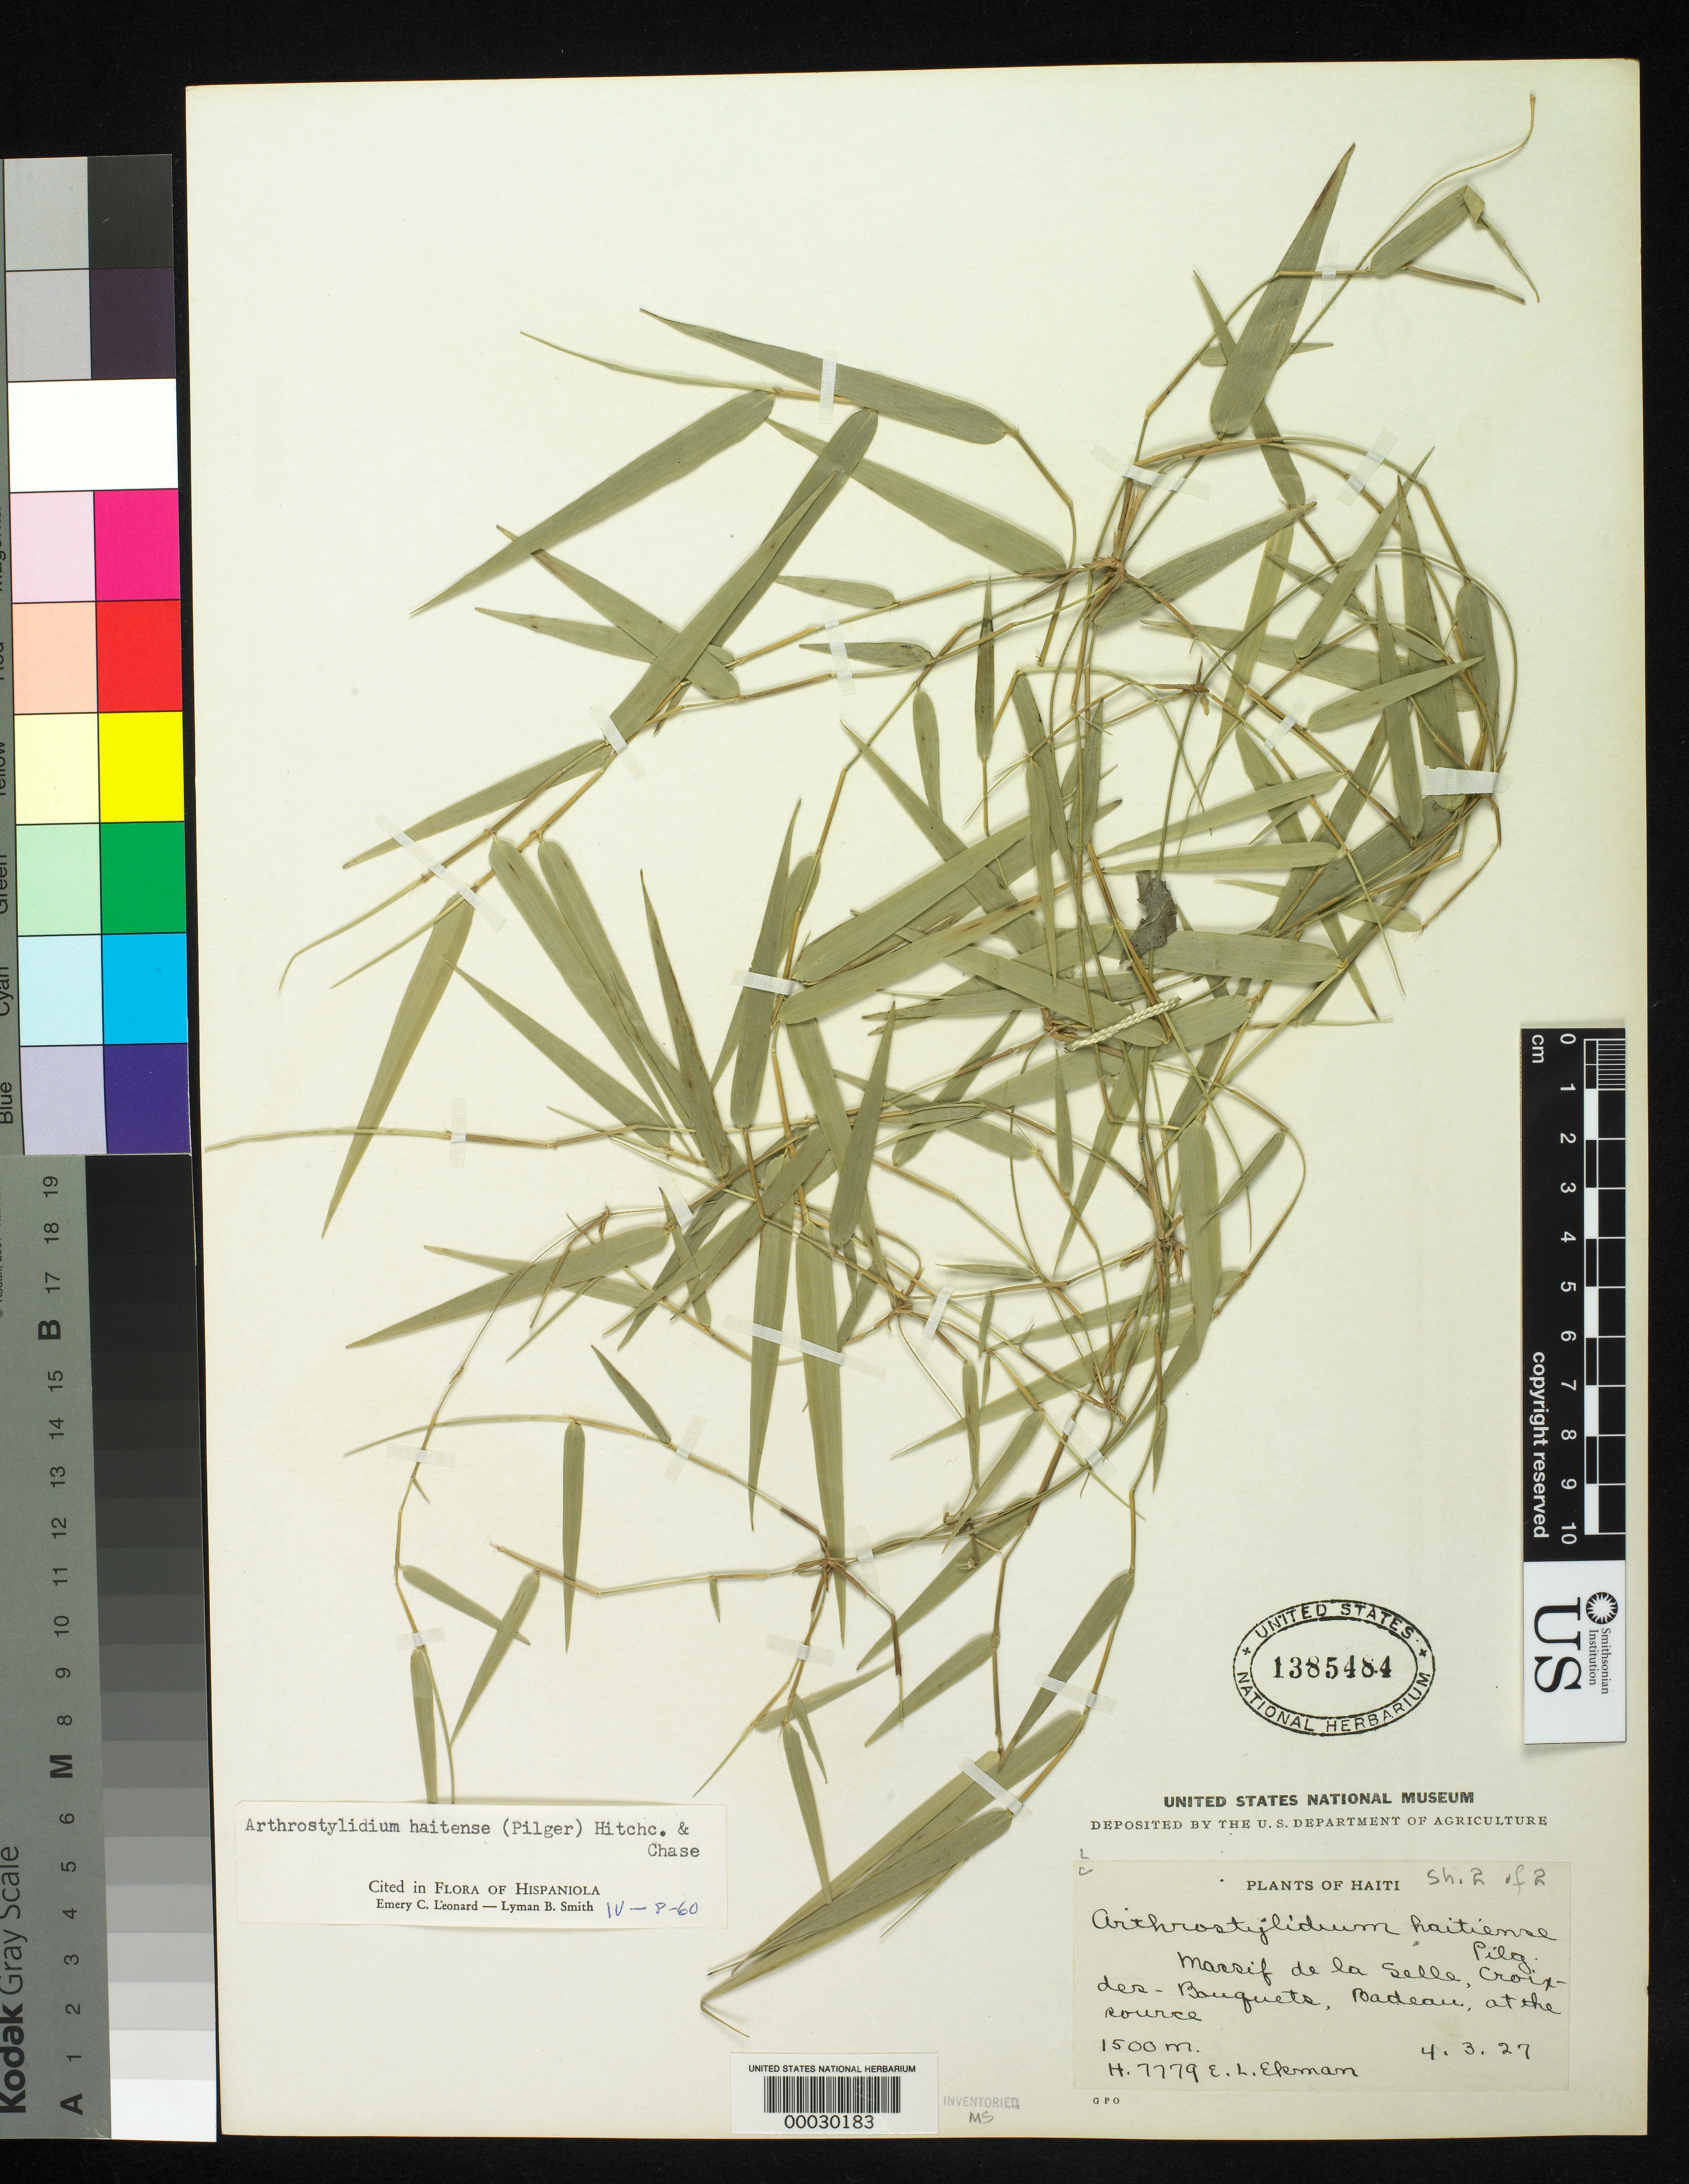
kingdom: Plantae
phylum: Tracheophyta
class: Liliopsida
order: Poales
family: Poaceae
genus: Arthrostylidium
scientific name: Arthrostylidium haitiense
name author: (Pilg.) Hitchc. & Chase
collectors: E. L. Ekman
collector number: H-7779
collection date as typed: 04 Mar 1927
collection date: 1927-03-04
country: Haiti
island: Hispaniola Island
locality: Massif de la hatte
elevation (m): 1500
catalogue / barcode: US 1385484